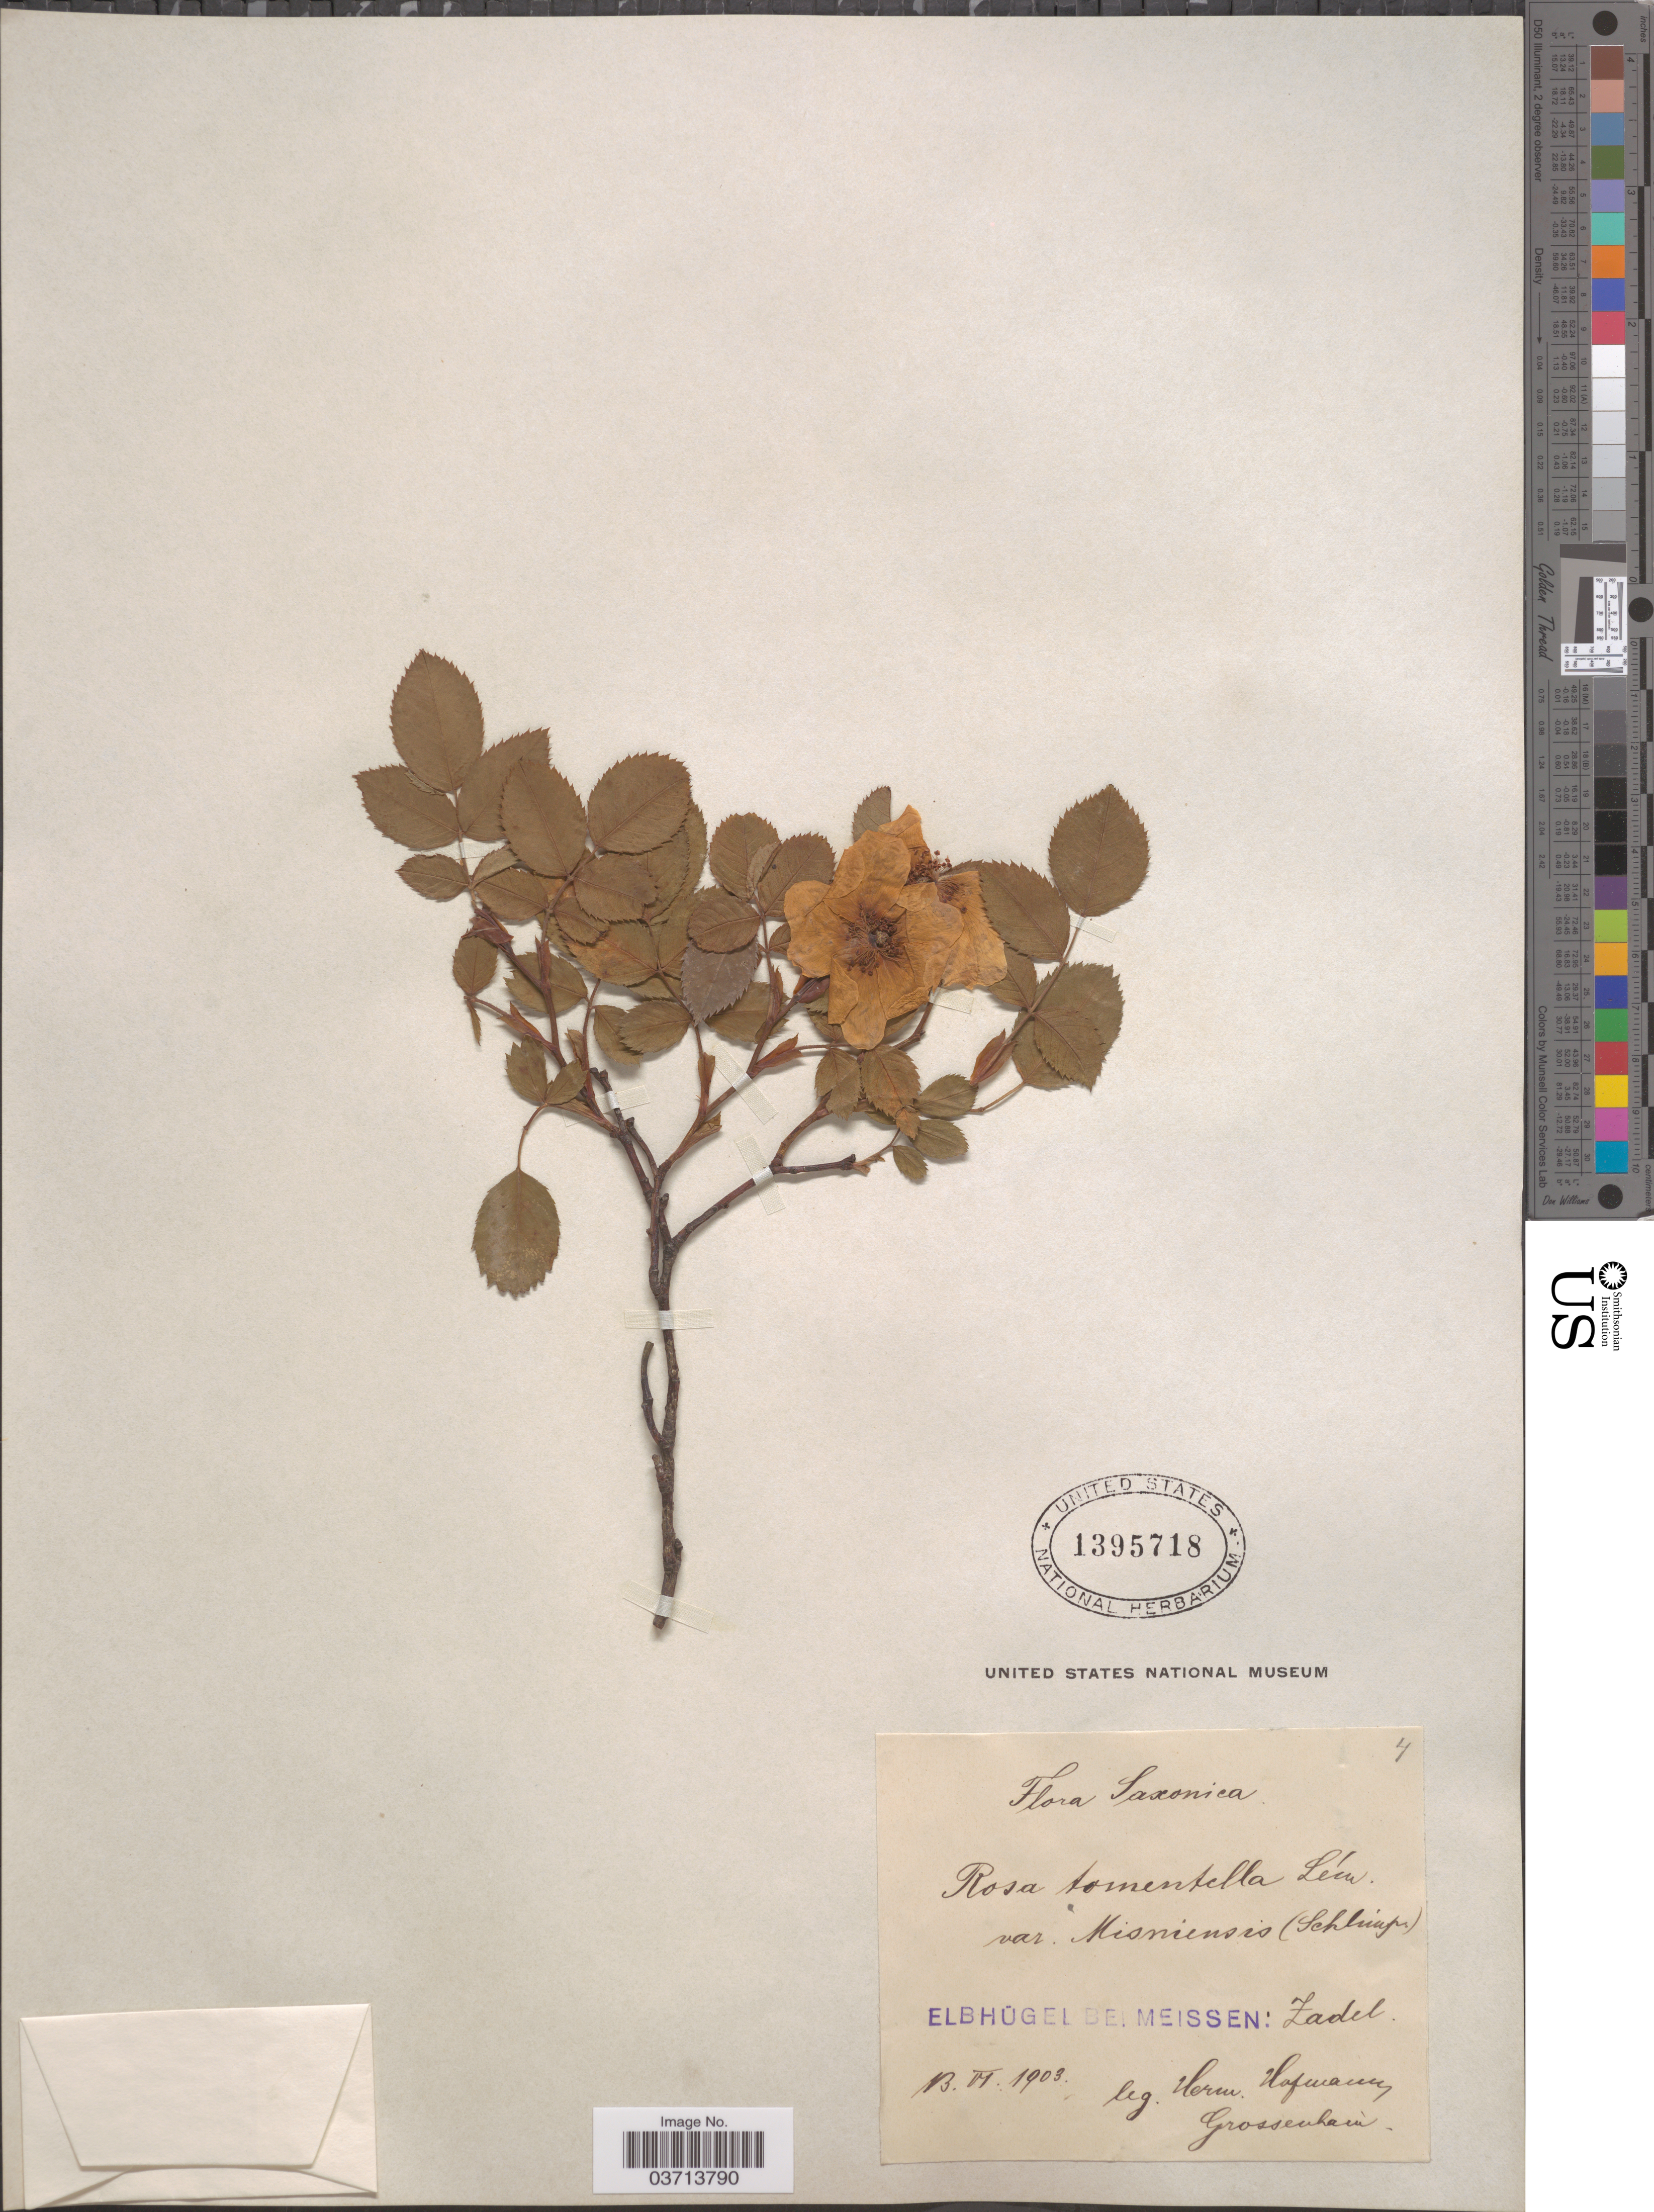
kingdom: Plantae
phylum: Tracheophyta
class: Magnoliopsida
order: Rosales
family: Rosaceae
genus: Rosa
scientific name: Rosa tomentella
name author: Léman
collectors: H. Hofmann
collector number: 4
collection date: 1903-06-13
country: Germany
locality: Saxonica. Elbhügel bei Meissen: Zadel.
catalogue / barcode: US 1395718